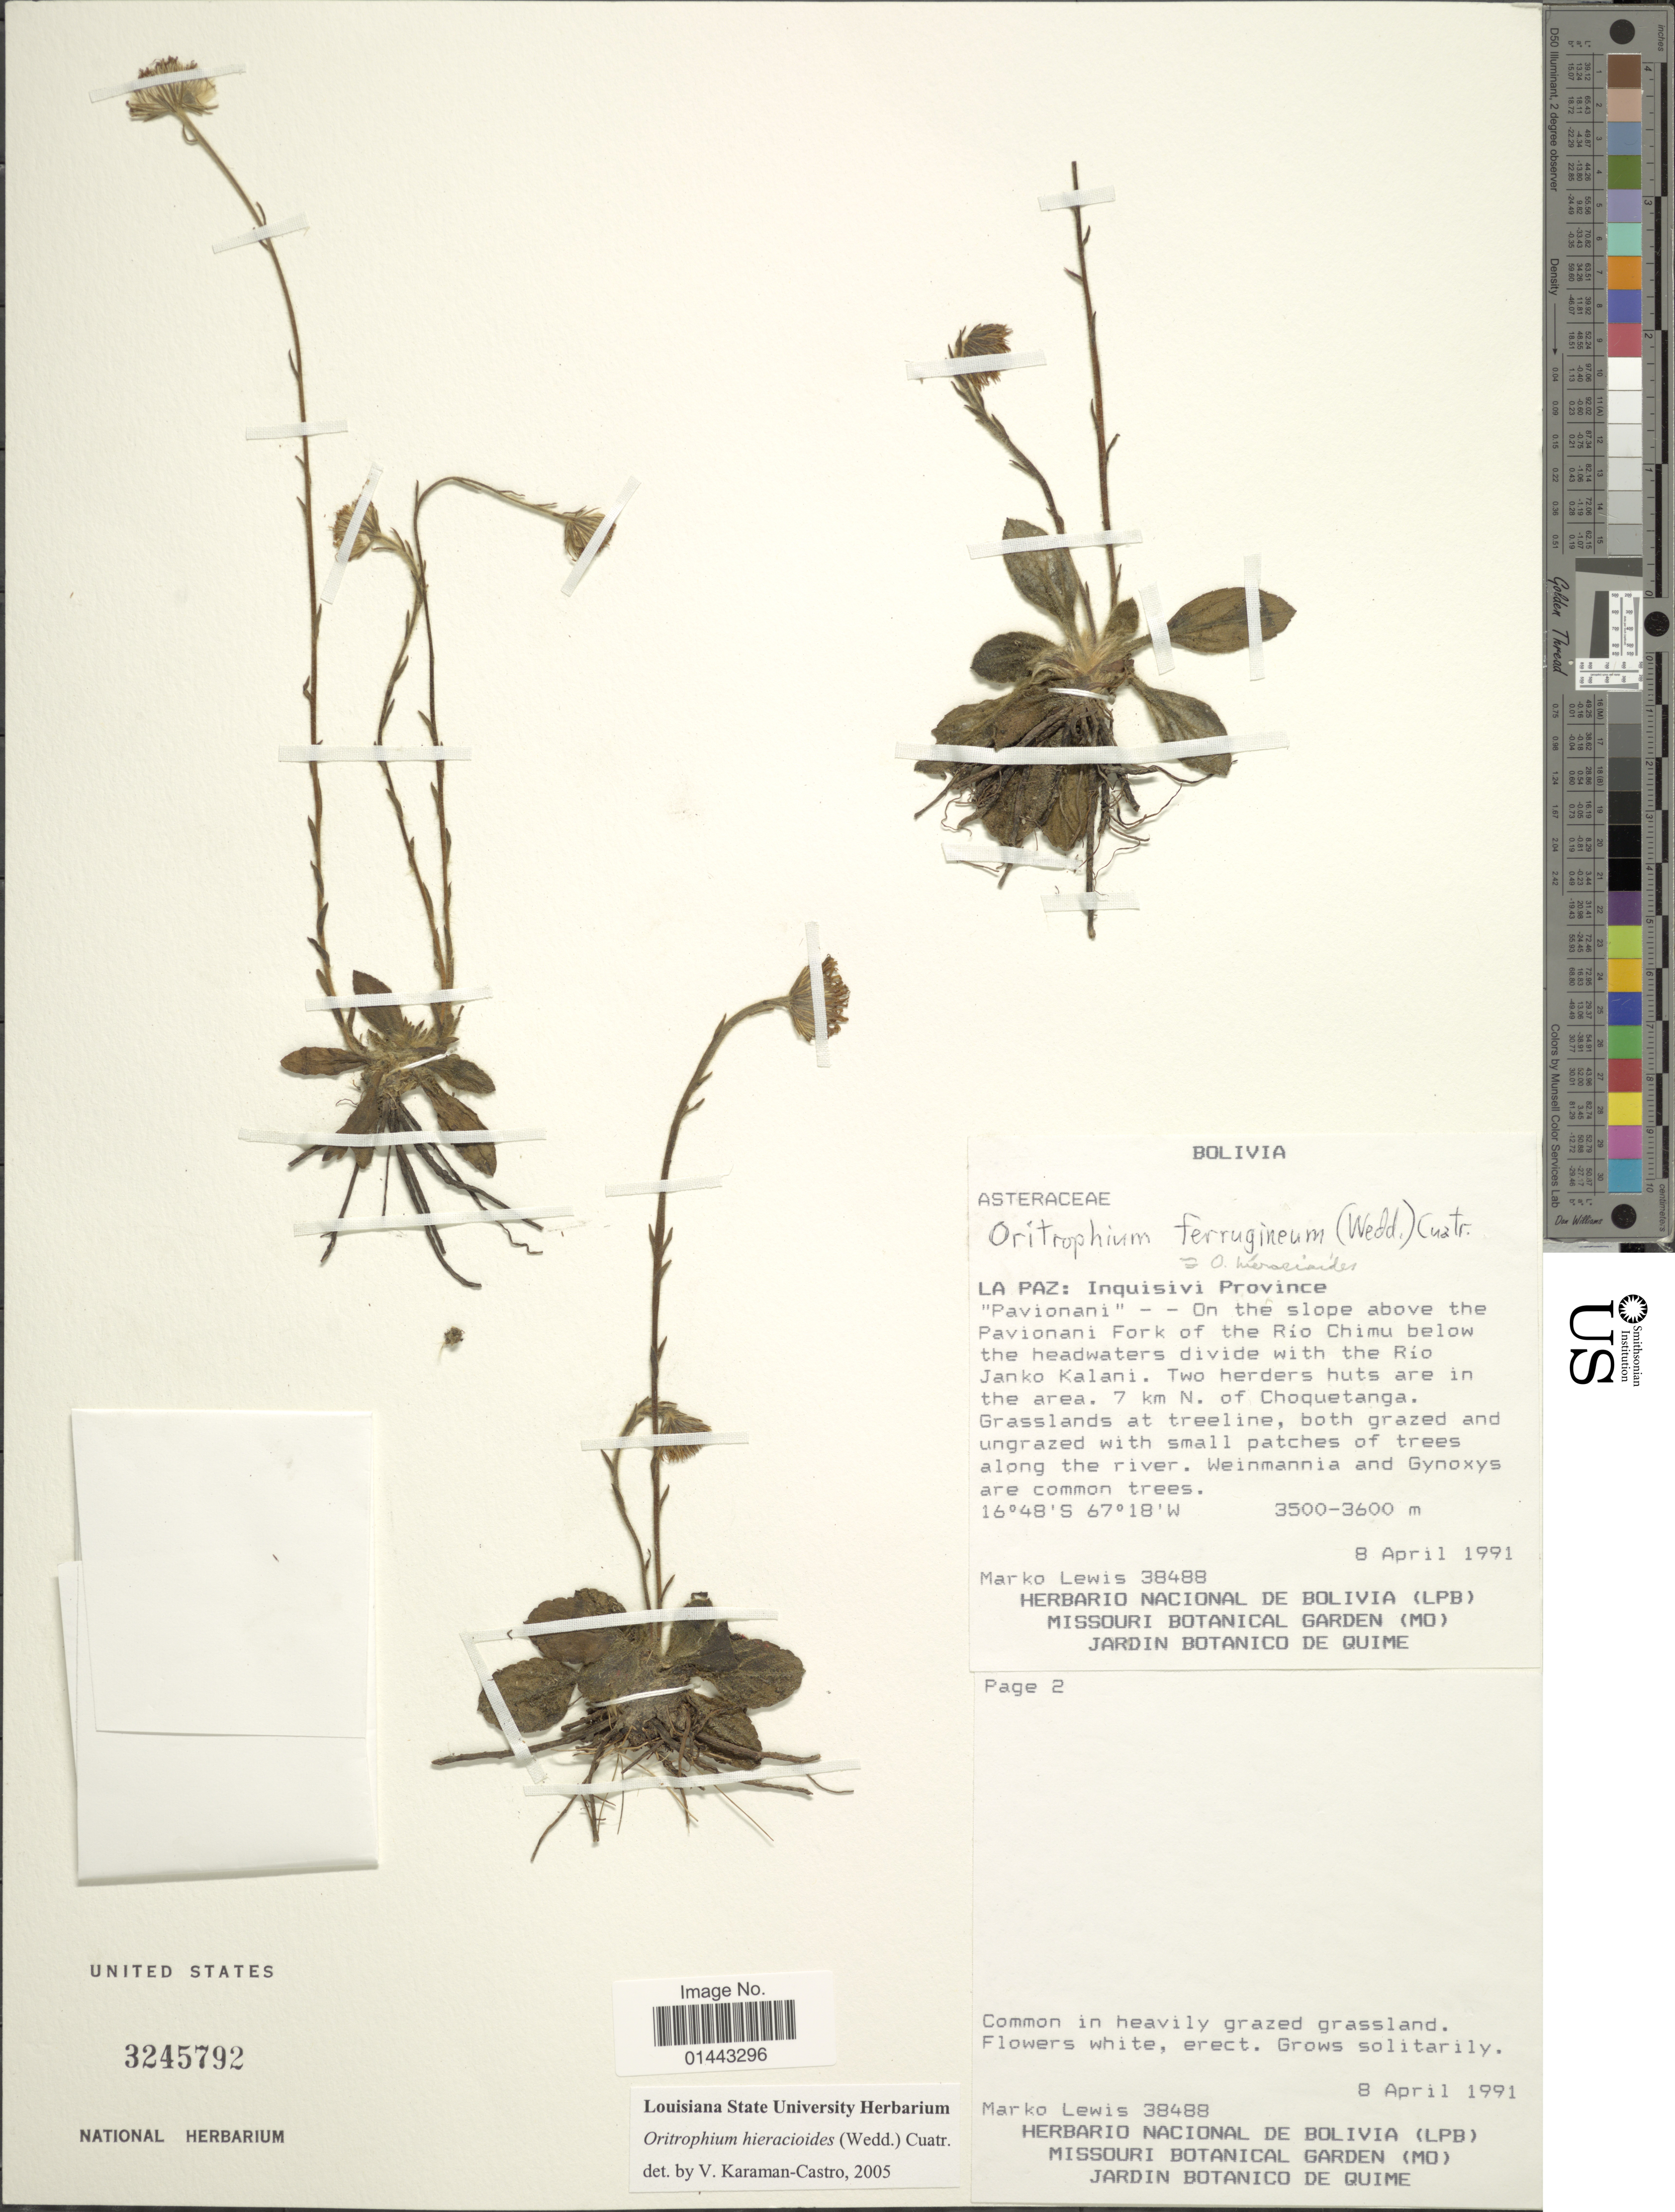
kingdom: Plantae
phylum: Tracheophyta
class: Magnoliopsida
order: Asterales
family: Asteraceae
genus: Oritrophium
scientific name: Oritrophium hieracioides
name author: (Wedd.) Cuatrec.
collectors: M. A. Lewis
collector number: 38488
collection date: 1991-04-08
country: Bolivia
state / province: La Paz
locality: Inquisivi Province, "Pavionani"-On the slope above the Pavionani Fork of the Rio Chimu below the headwaters divide with the Rio Janko Kalani, two herders huts are in the area, 7 km N. of Choquetanga.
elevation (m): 3500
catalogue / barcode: US 3245792